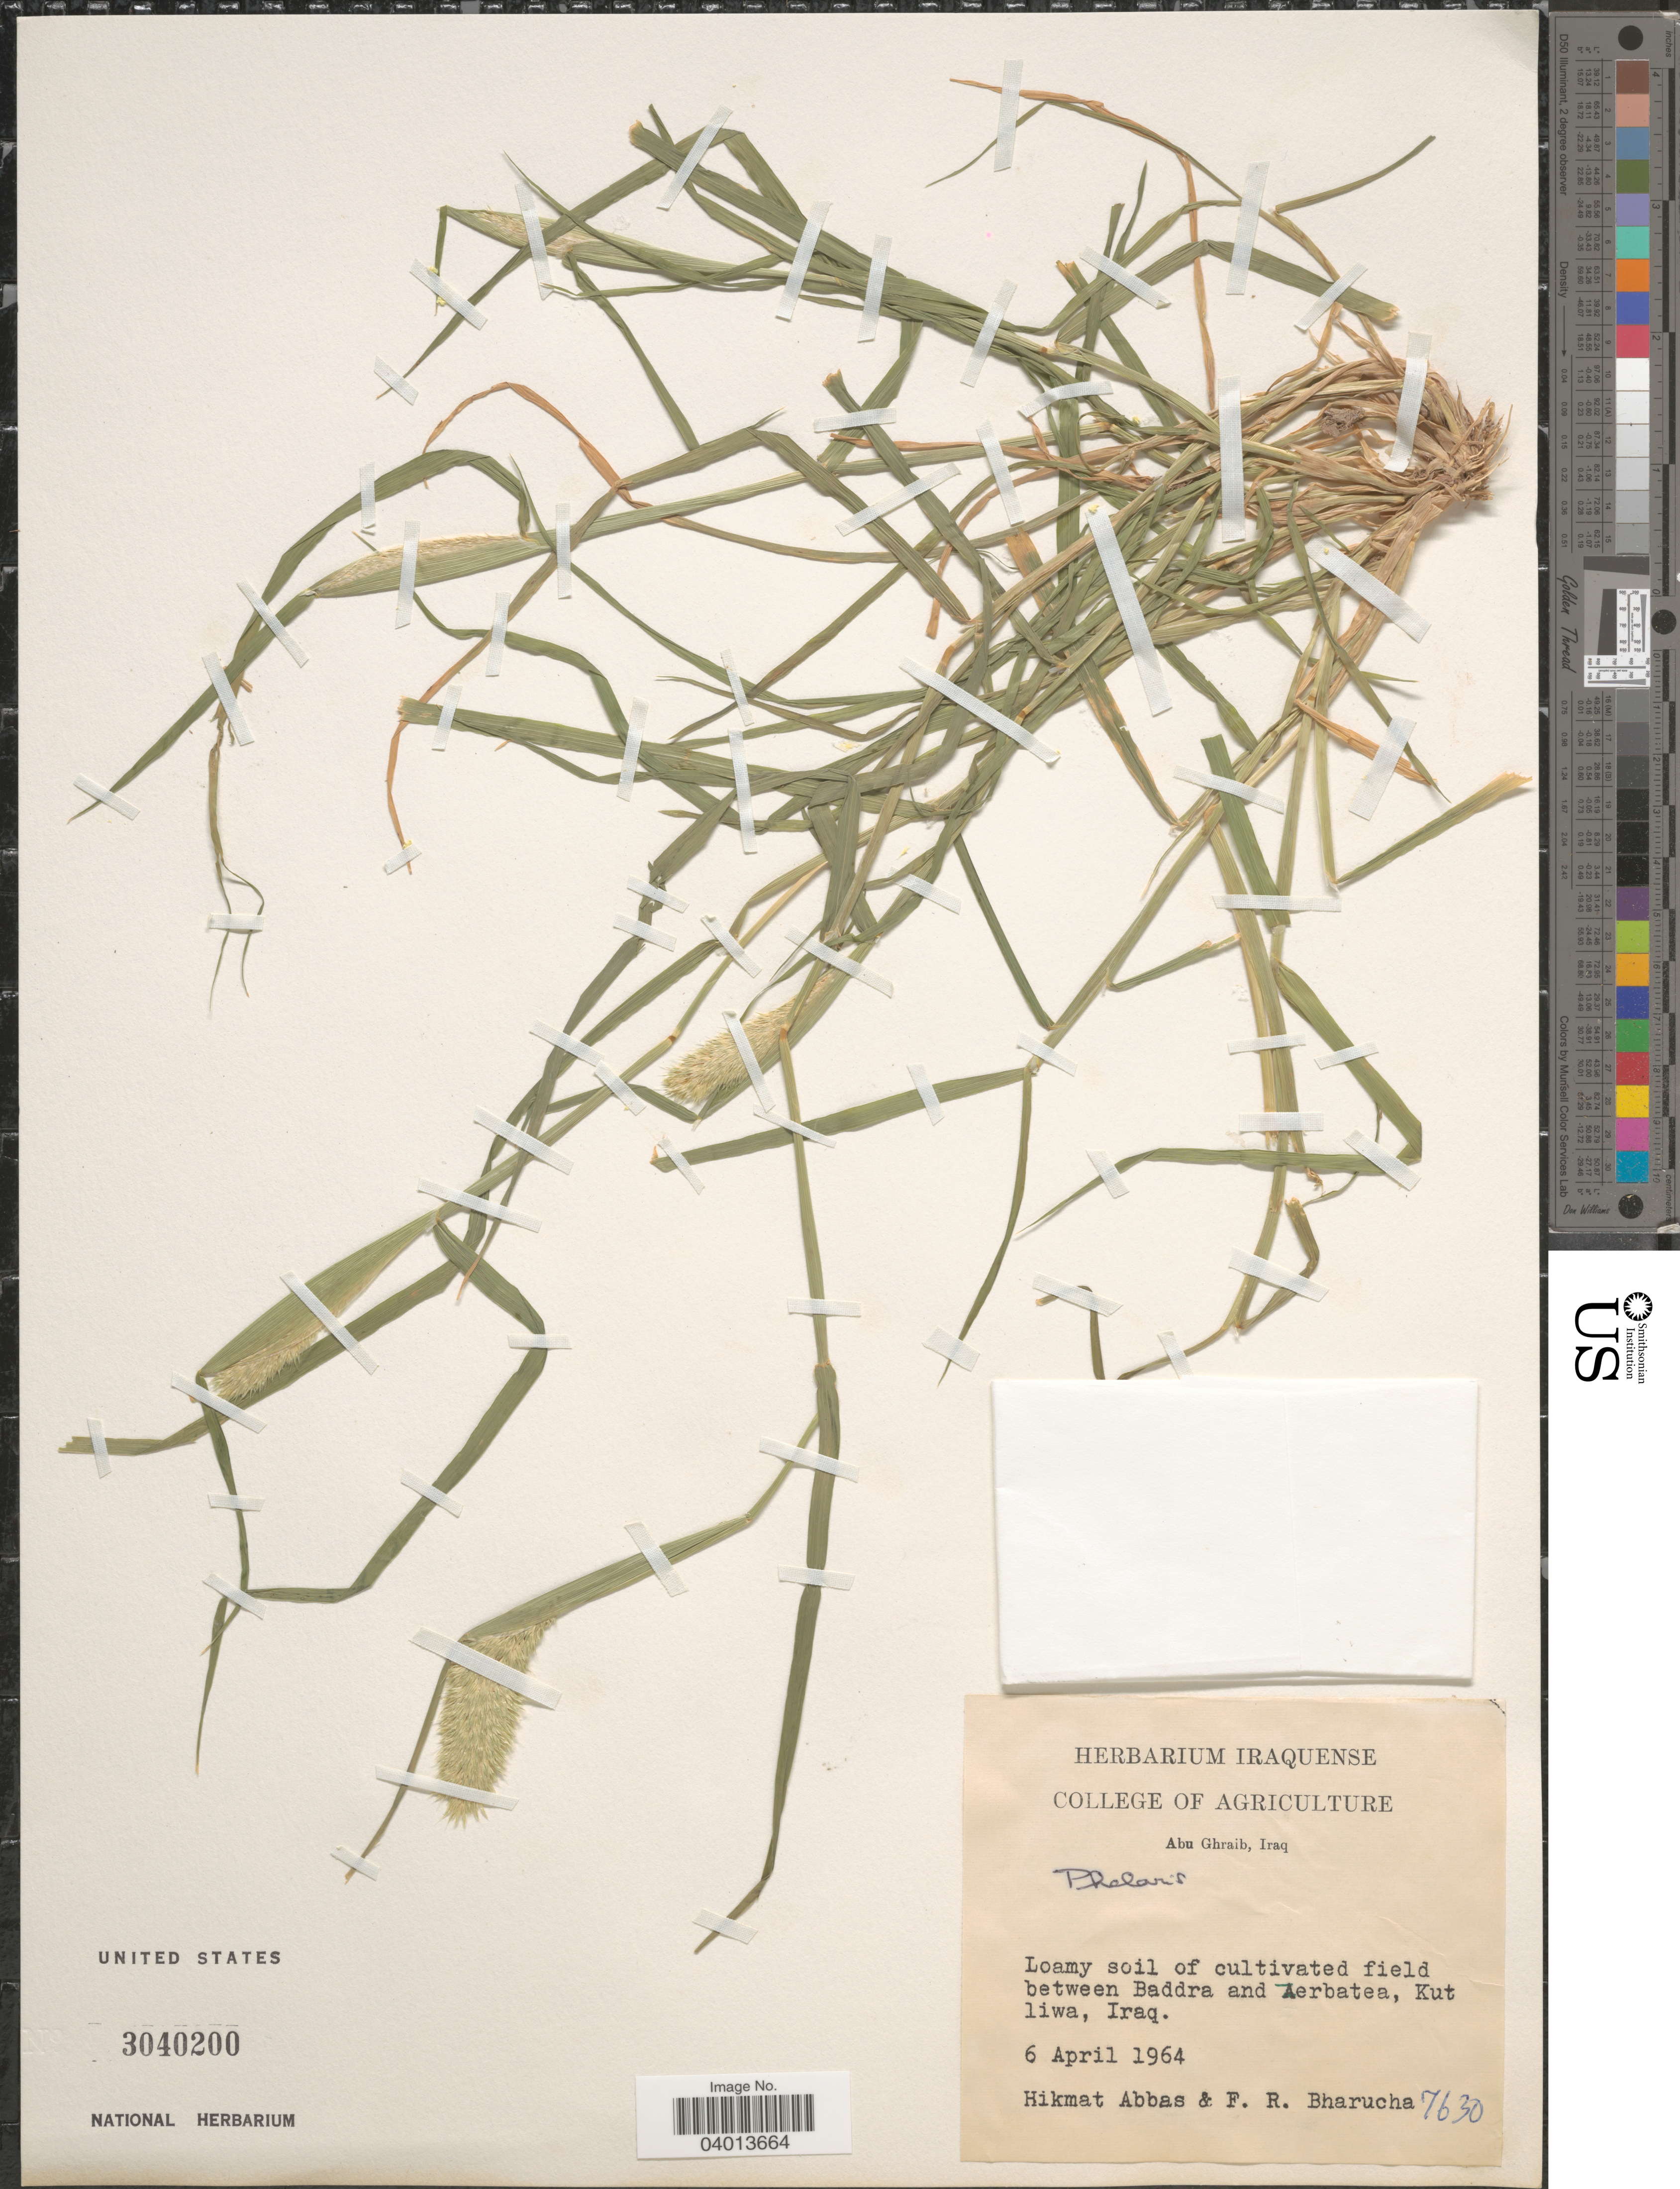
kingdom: Plantae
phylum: Tracheophyta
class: Liliopsida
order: Poales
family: Poaceae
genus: Phalaris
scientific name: Phalaris sp.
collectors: H. Abbas & F. Bharucha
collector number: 7630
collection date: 1964-04-06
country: Iraq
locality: Between Baddra and Aerbatea, Kut liwa.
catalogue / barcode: US 3040200